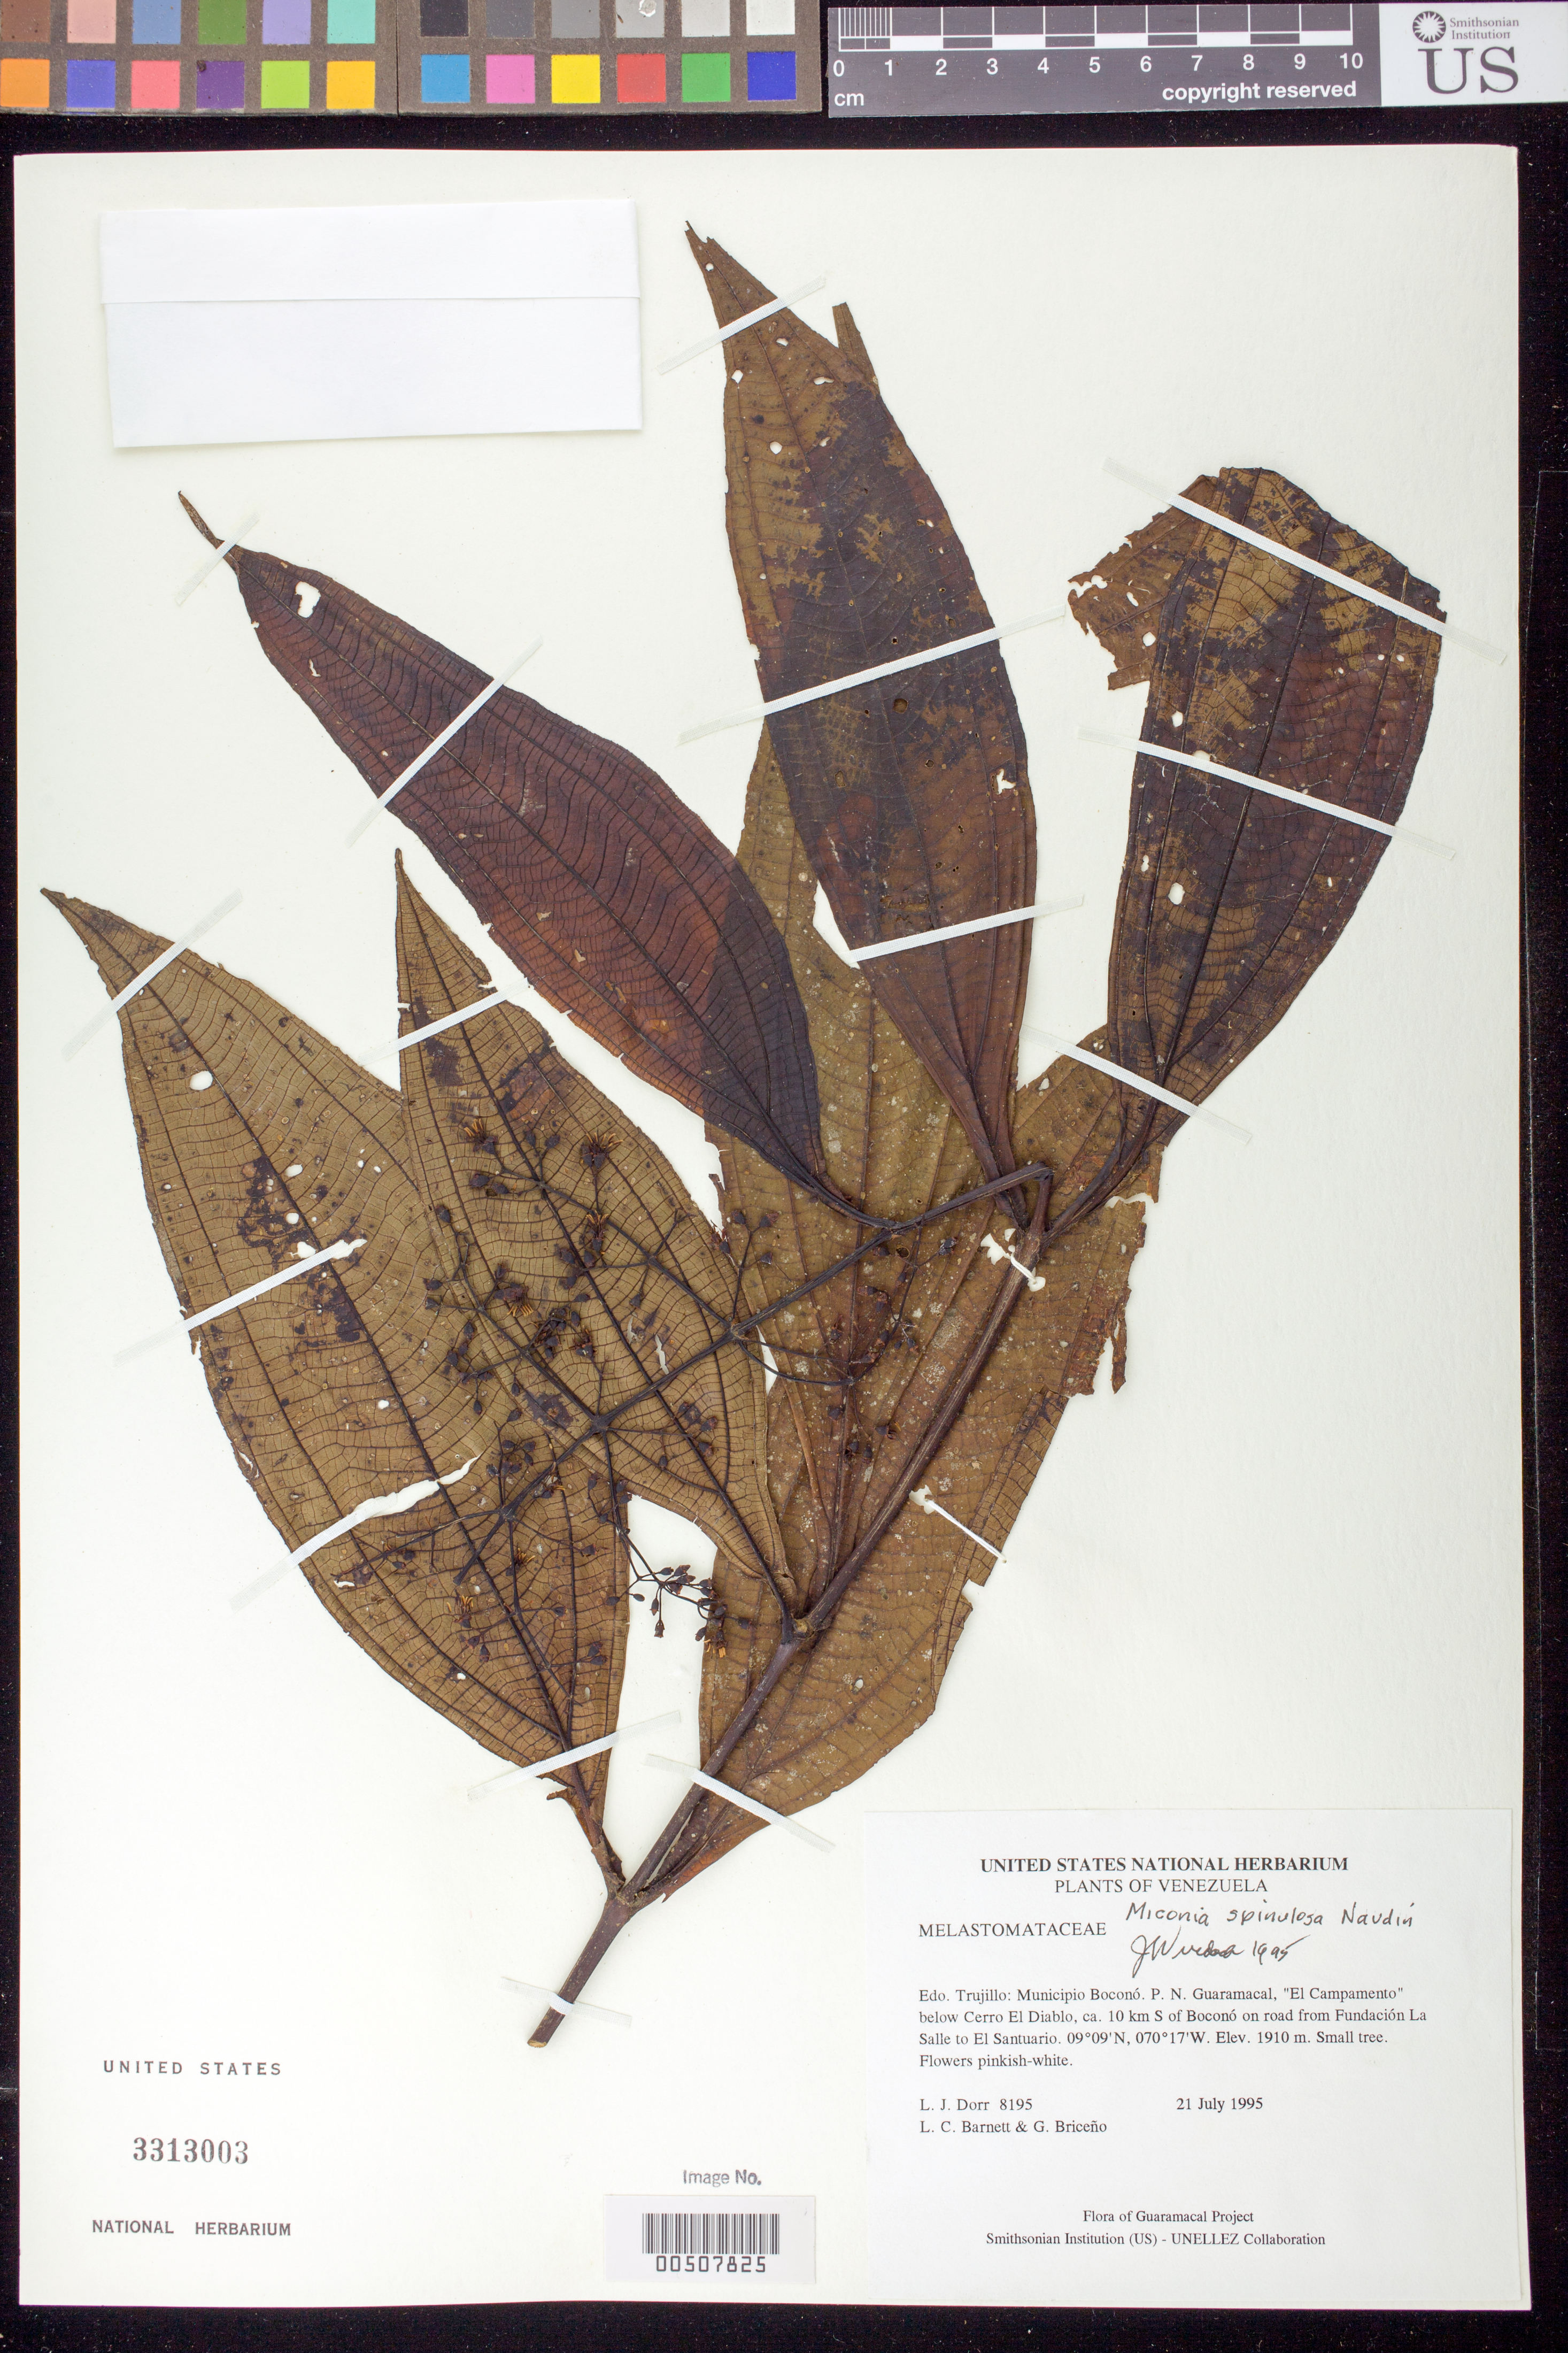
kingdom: Plantae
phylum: Tracheophyta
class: Magnoliopsida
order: Myrtales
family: Melastomataceae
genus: Miconia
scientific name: Miconia spinulosa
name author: Naudin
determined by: Wurdack, John J., (US), US (UNITED STATES)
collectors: L. J. Dorr, L. C. Barnett & G. Briceño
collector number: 8195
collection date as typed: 21 Jul 1995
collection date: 1995-07-21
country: Venezuela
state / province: Trujillo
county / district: Boconó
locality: Parque Nacional Guaramacal, "El Campamento" below Cerro El Diablo, ca. 10 km S of Boconó on road from Fundación La Salle to El Santuario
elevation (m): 1910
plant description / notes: PORT, US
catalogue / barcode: US 3313003